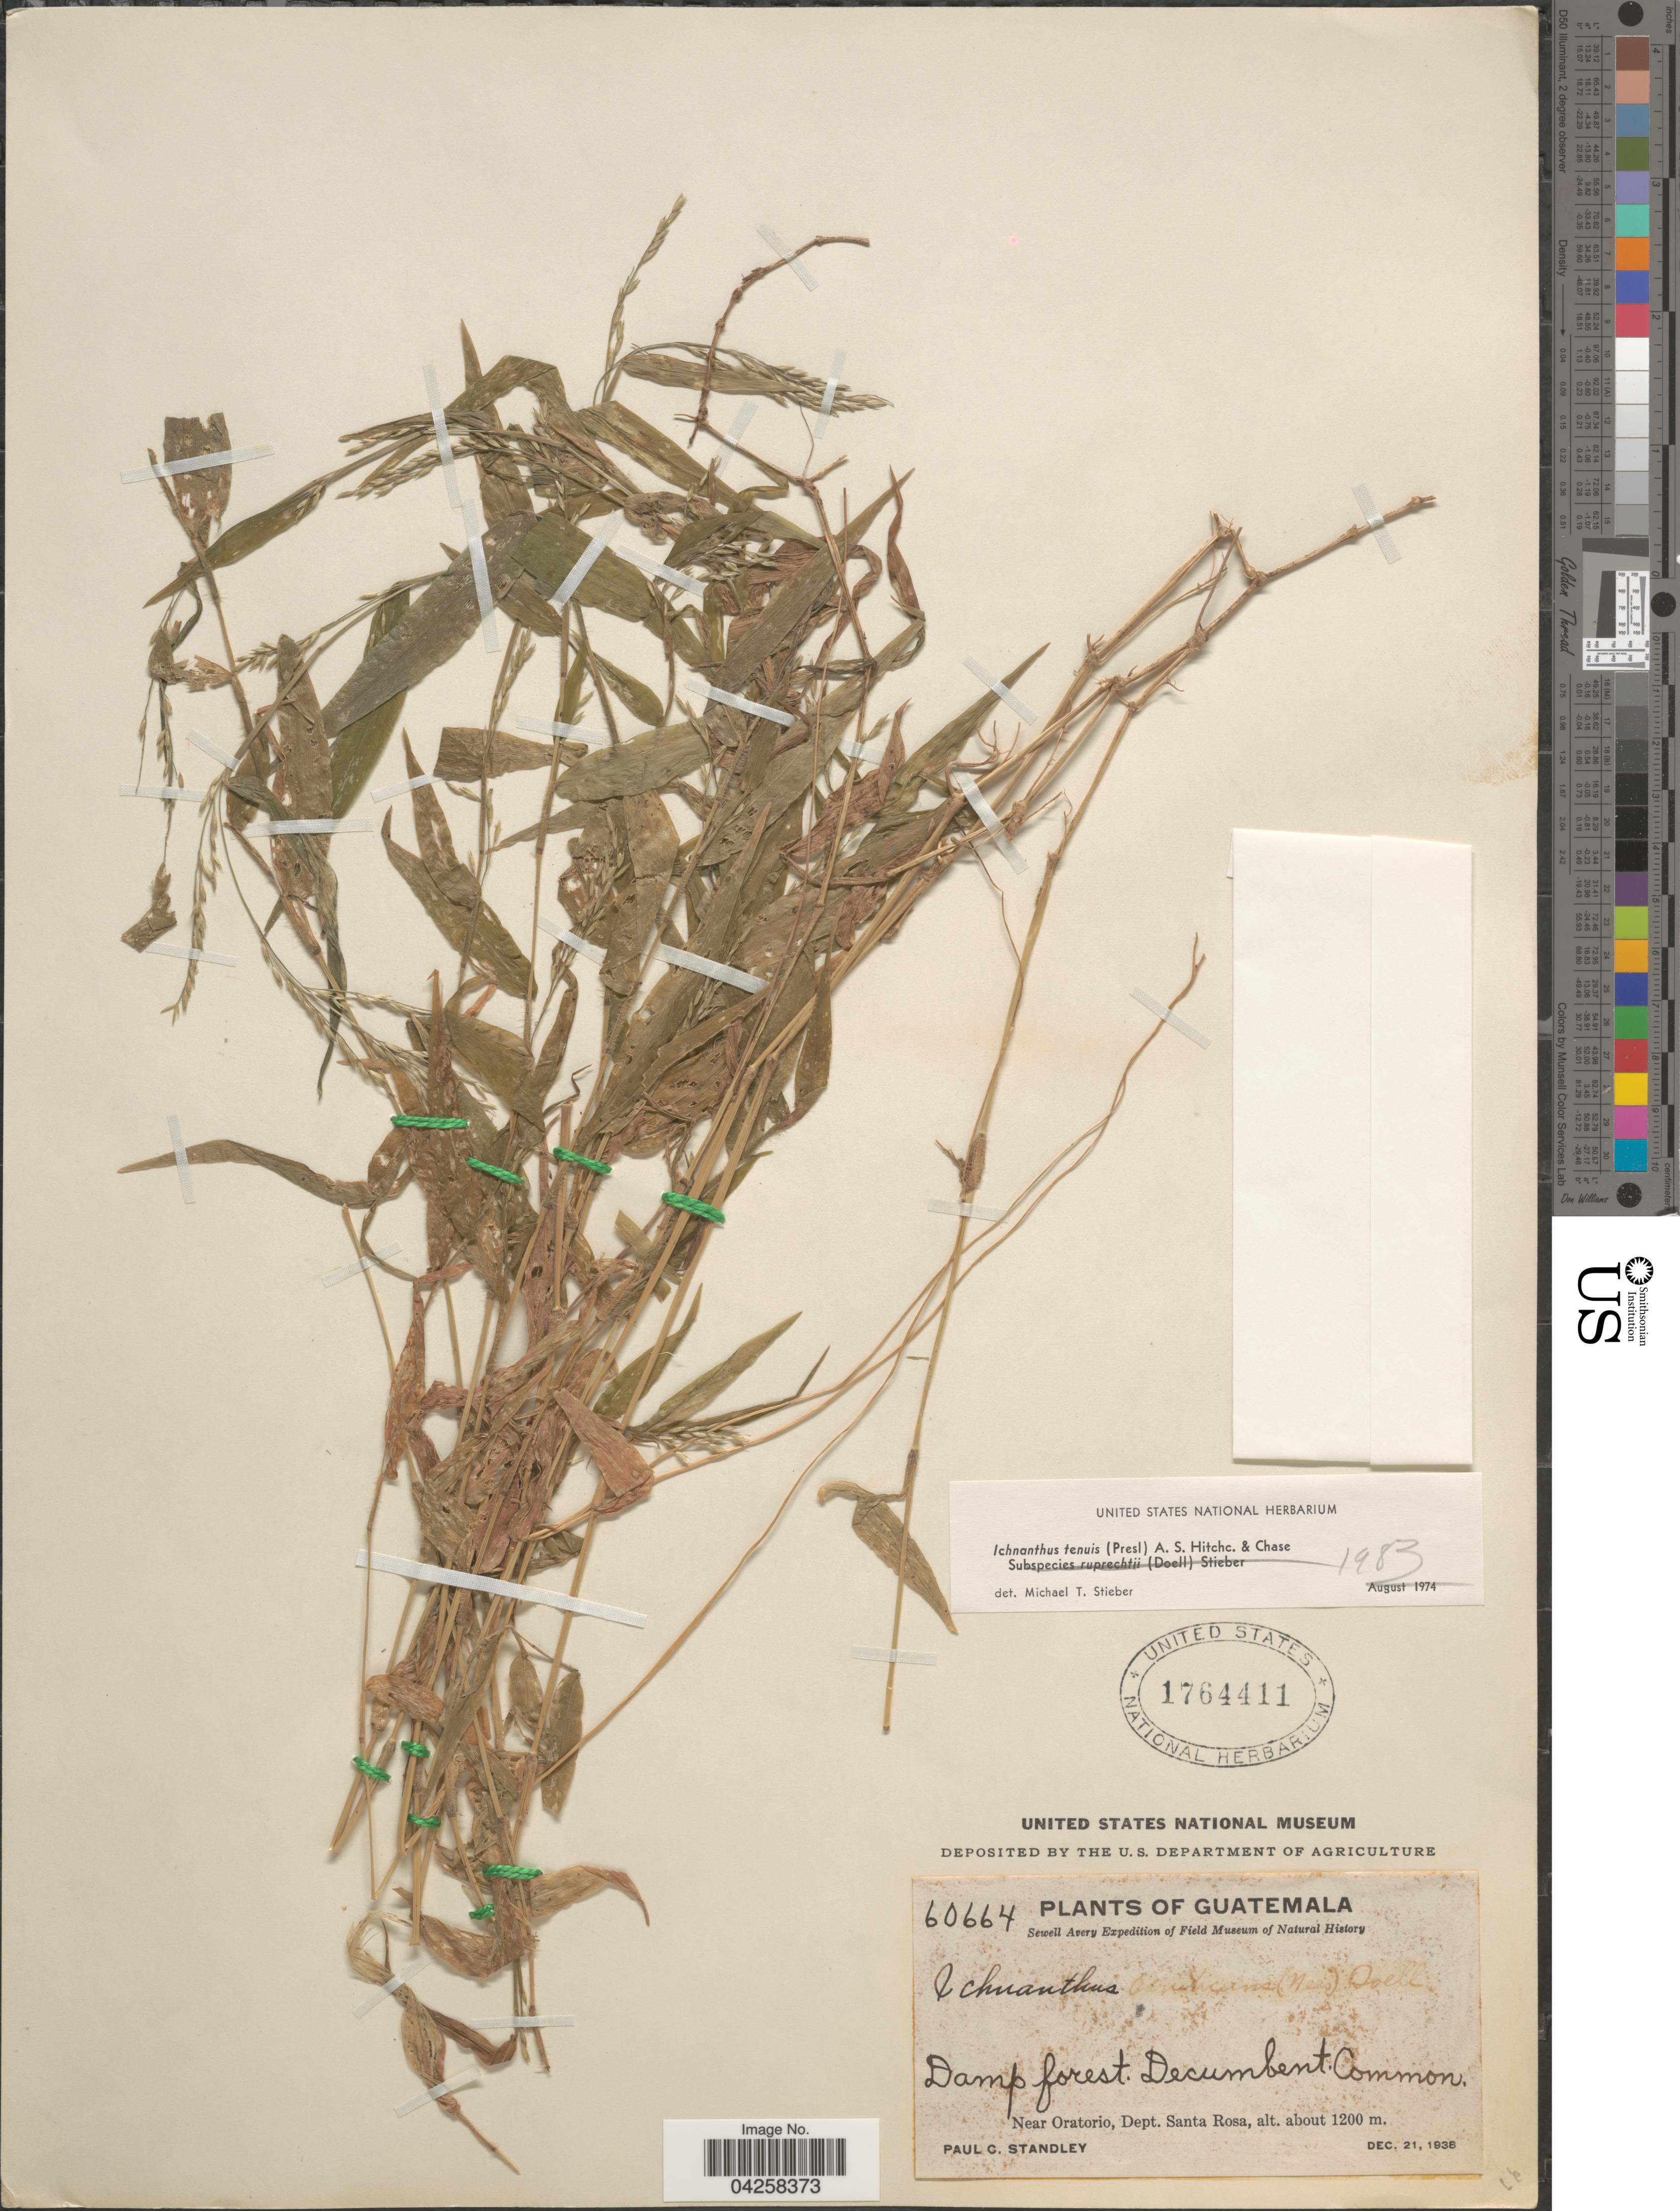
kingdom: Plantae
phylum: Tracheophyta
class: Liliopsida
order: Poales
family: Poaceae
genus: Ichnanthus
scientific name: Ichnanthus tenuis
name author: (J. Presl) Hitchc. & Chase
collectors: P. C. Standley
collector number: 60664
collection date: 1938-12-21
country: Guatemala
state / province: Santa Rosa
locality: Sewell Avery Expedition of Field Museum of Natural History. Near Oratorio, Dept. Santa Rosa.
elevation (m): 1200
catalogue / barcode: US 1764411